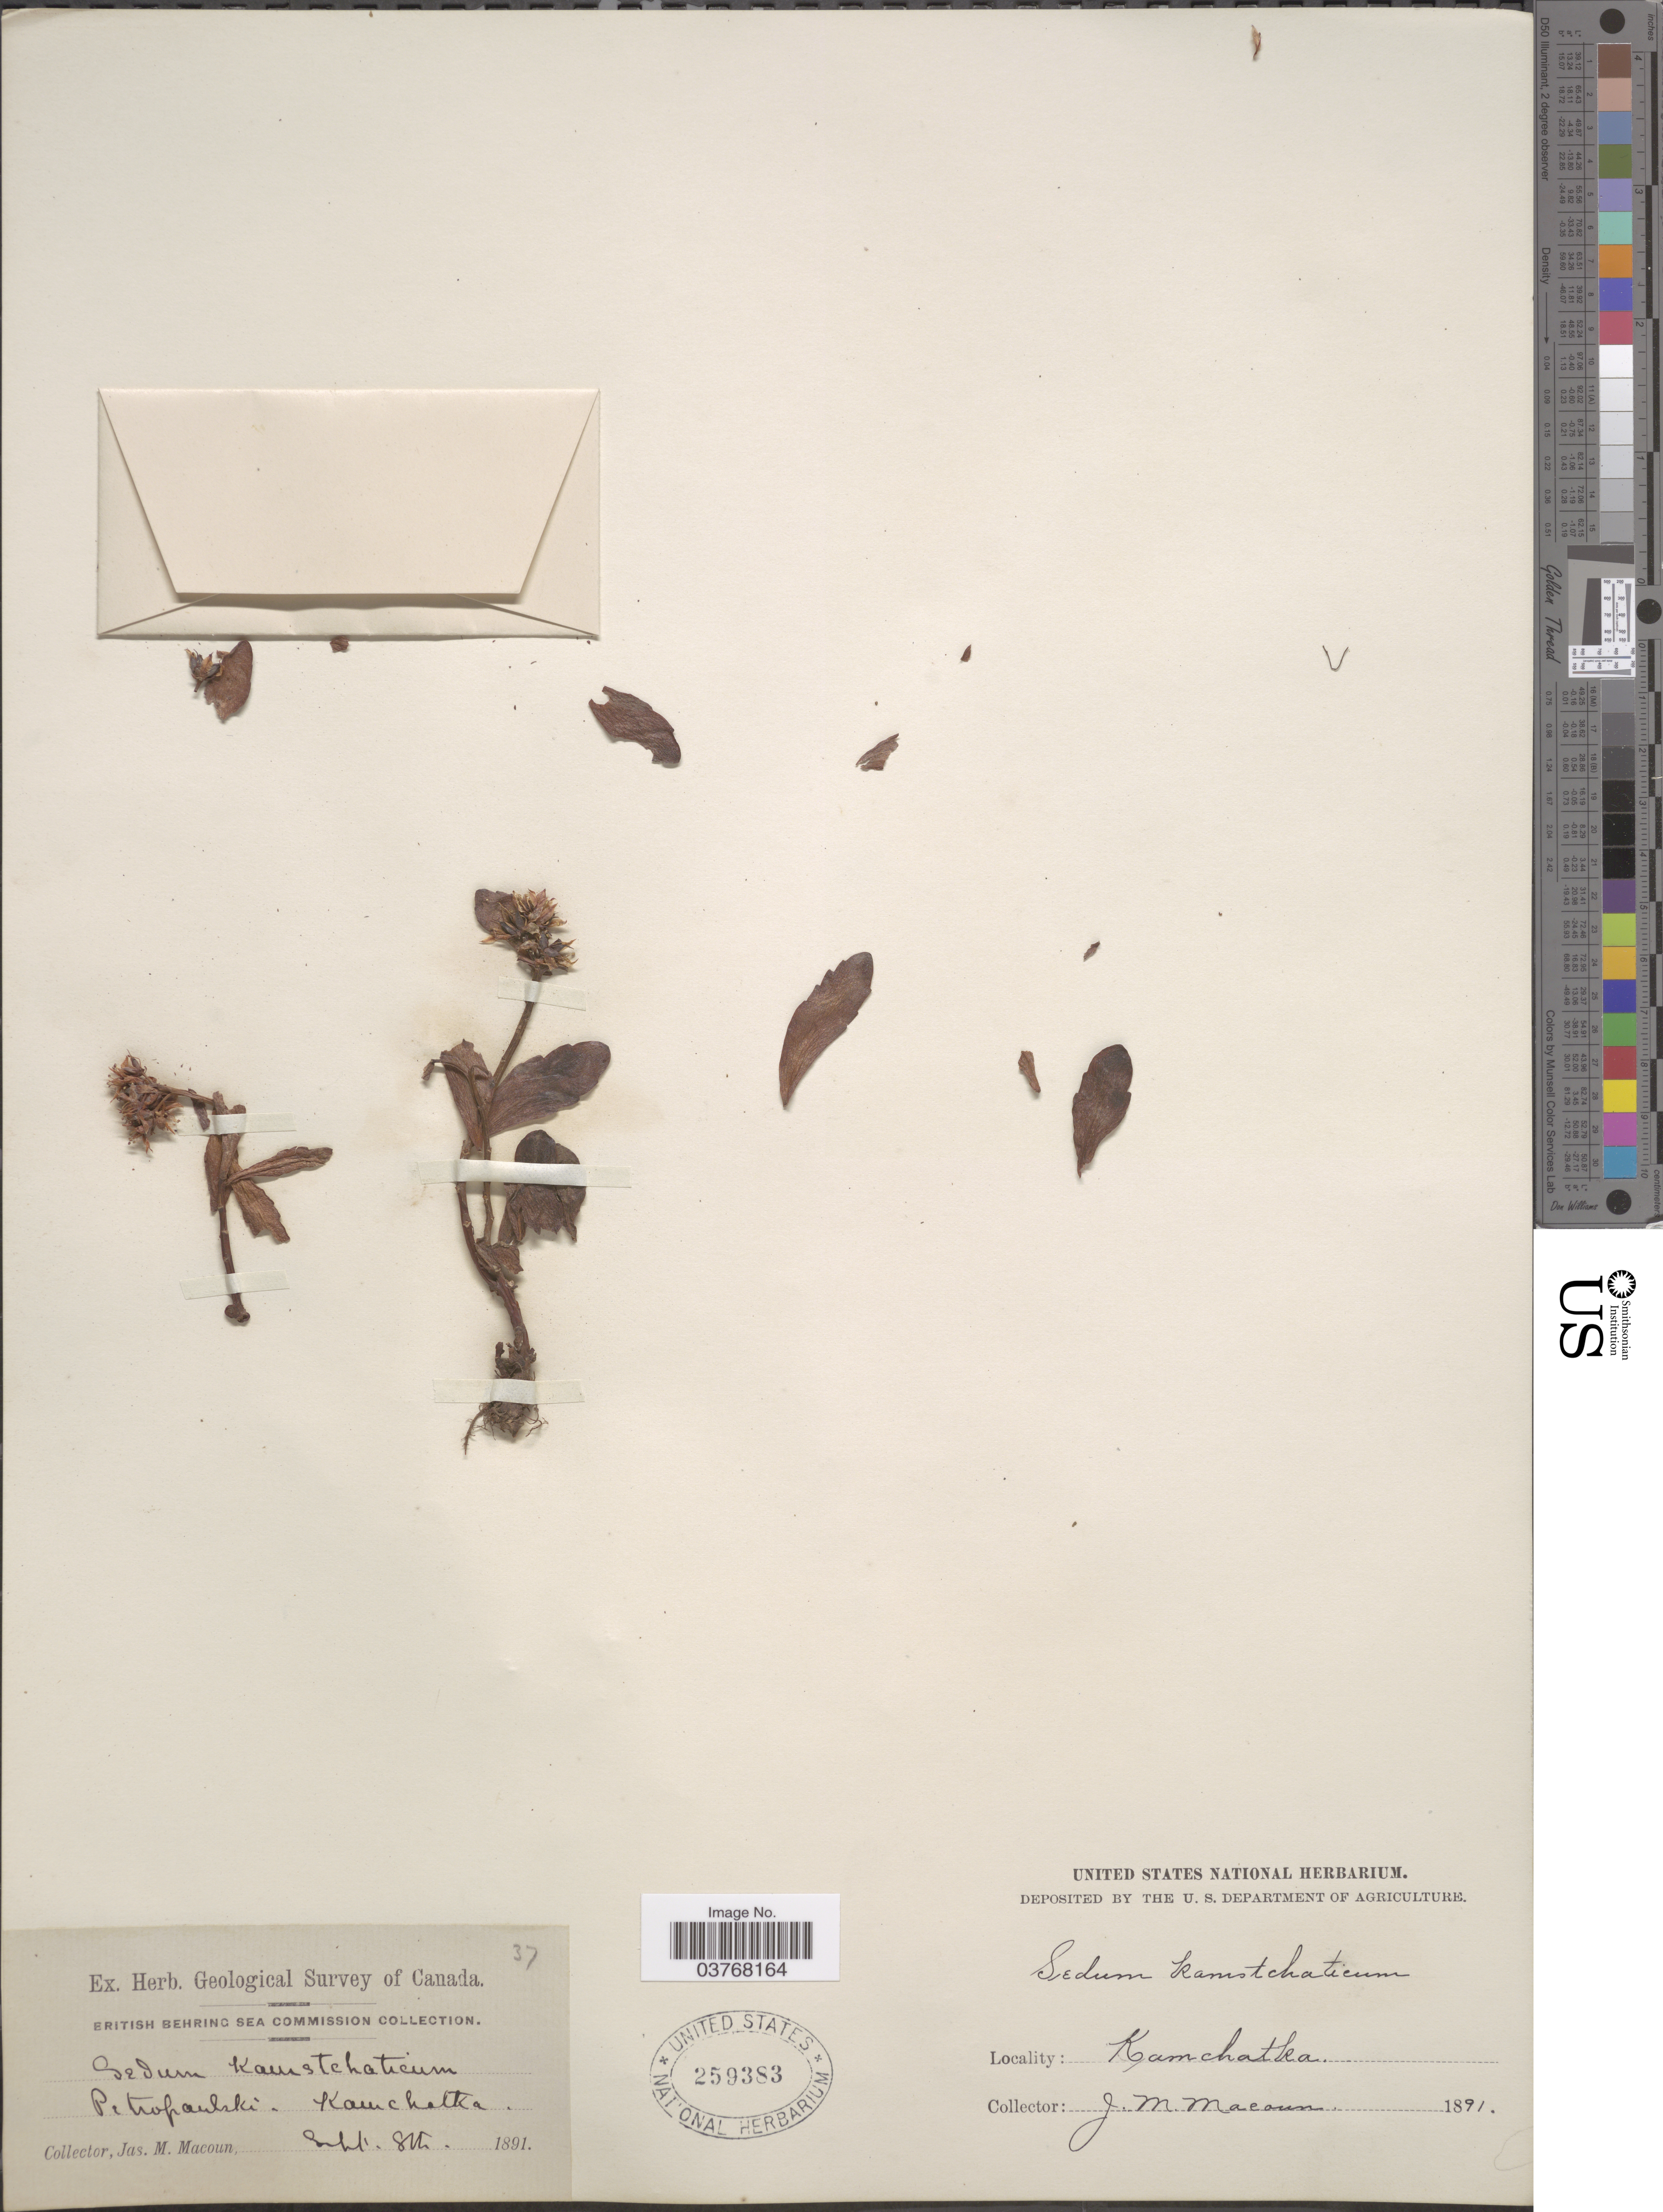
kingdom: Plantae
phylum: Tracheophyta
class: Magnoliopsida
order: Saxifragales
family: Crassulaceae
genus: Sedum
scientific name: Sedum kamtschaticum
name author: Fisch. & C.A. Mey.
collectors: J. M. Macoun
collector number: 37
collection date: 1891-09-08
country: Russian Federation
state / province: Kamchatka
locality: Petropavloski. Kamchatka.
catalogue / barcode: US 259383